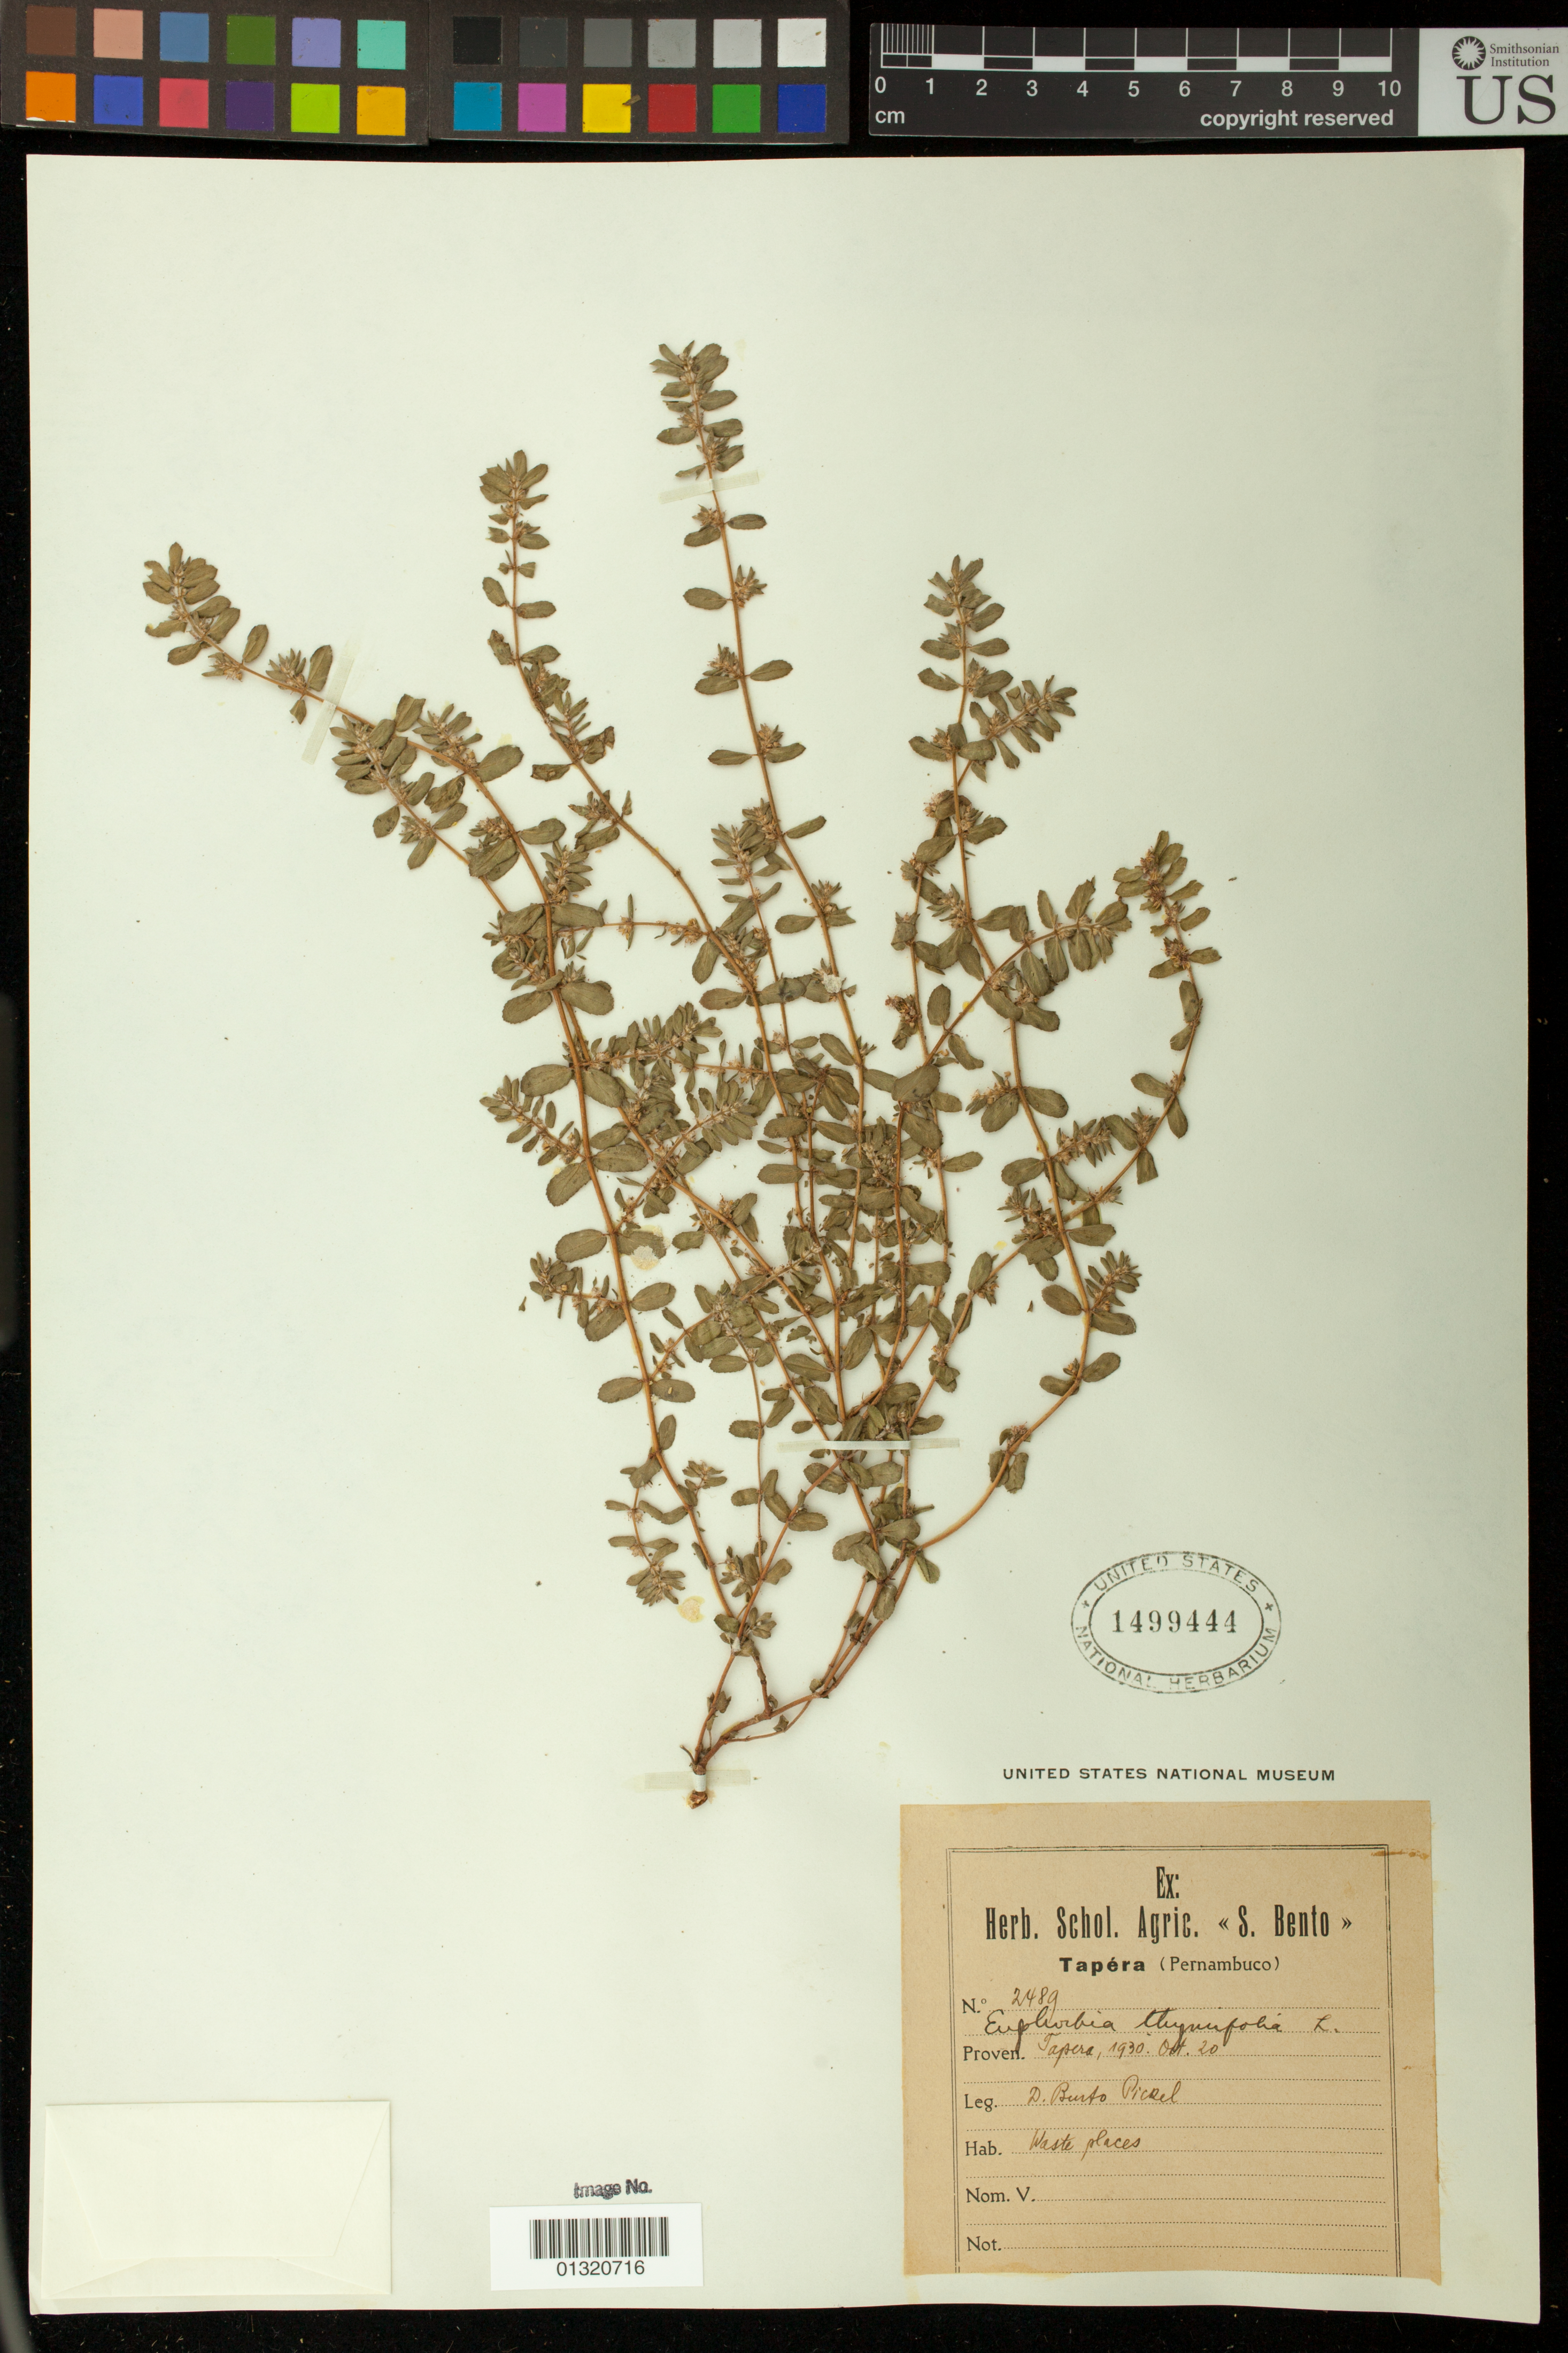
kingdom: Plantae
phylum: Tracheophyta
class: Magnoliopsida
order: Malpighiales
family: Euphorbiaceae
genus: Euphorbia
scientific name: Euphorbia thymifolia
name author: L.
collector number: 2489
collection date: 1930-10-20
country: Brazil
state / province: Pernambuco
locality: Tapera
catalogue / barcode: US 1499444